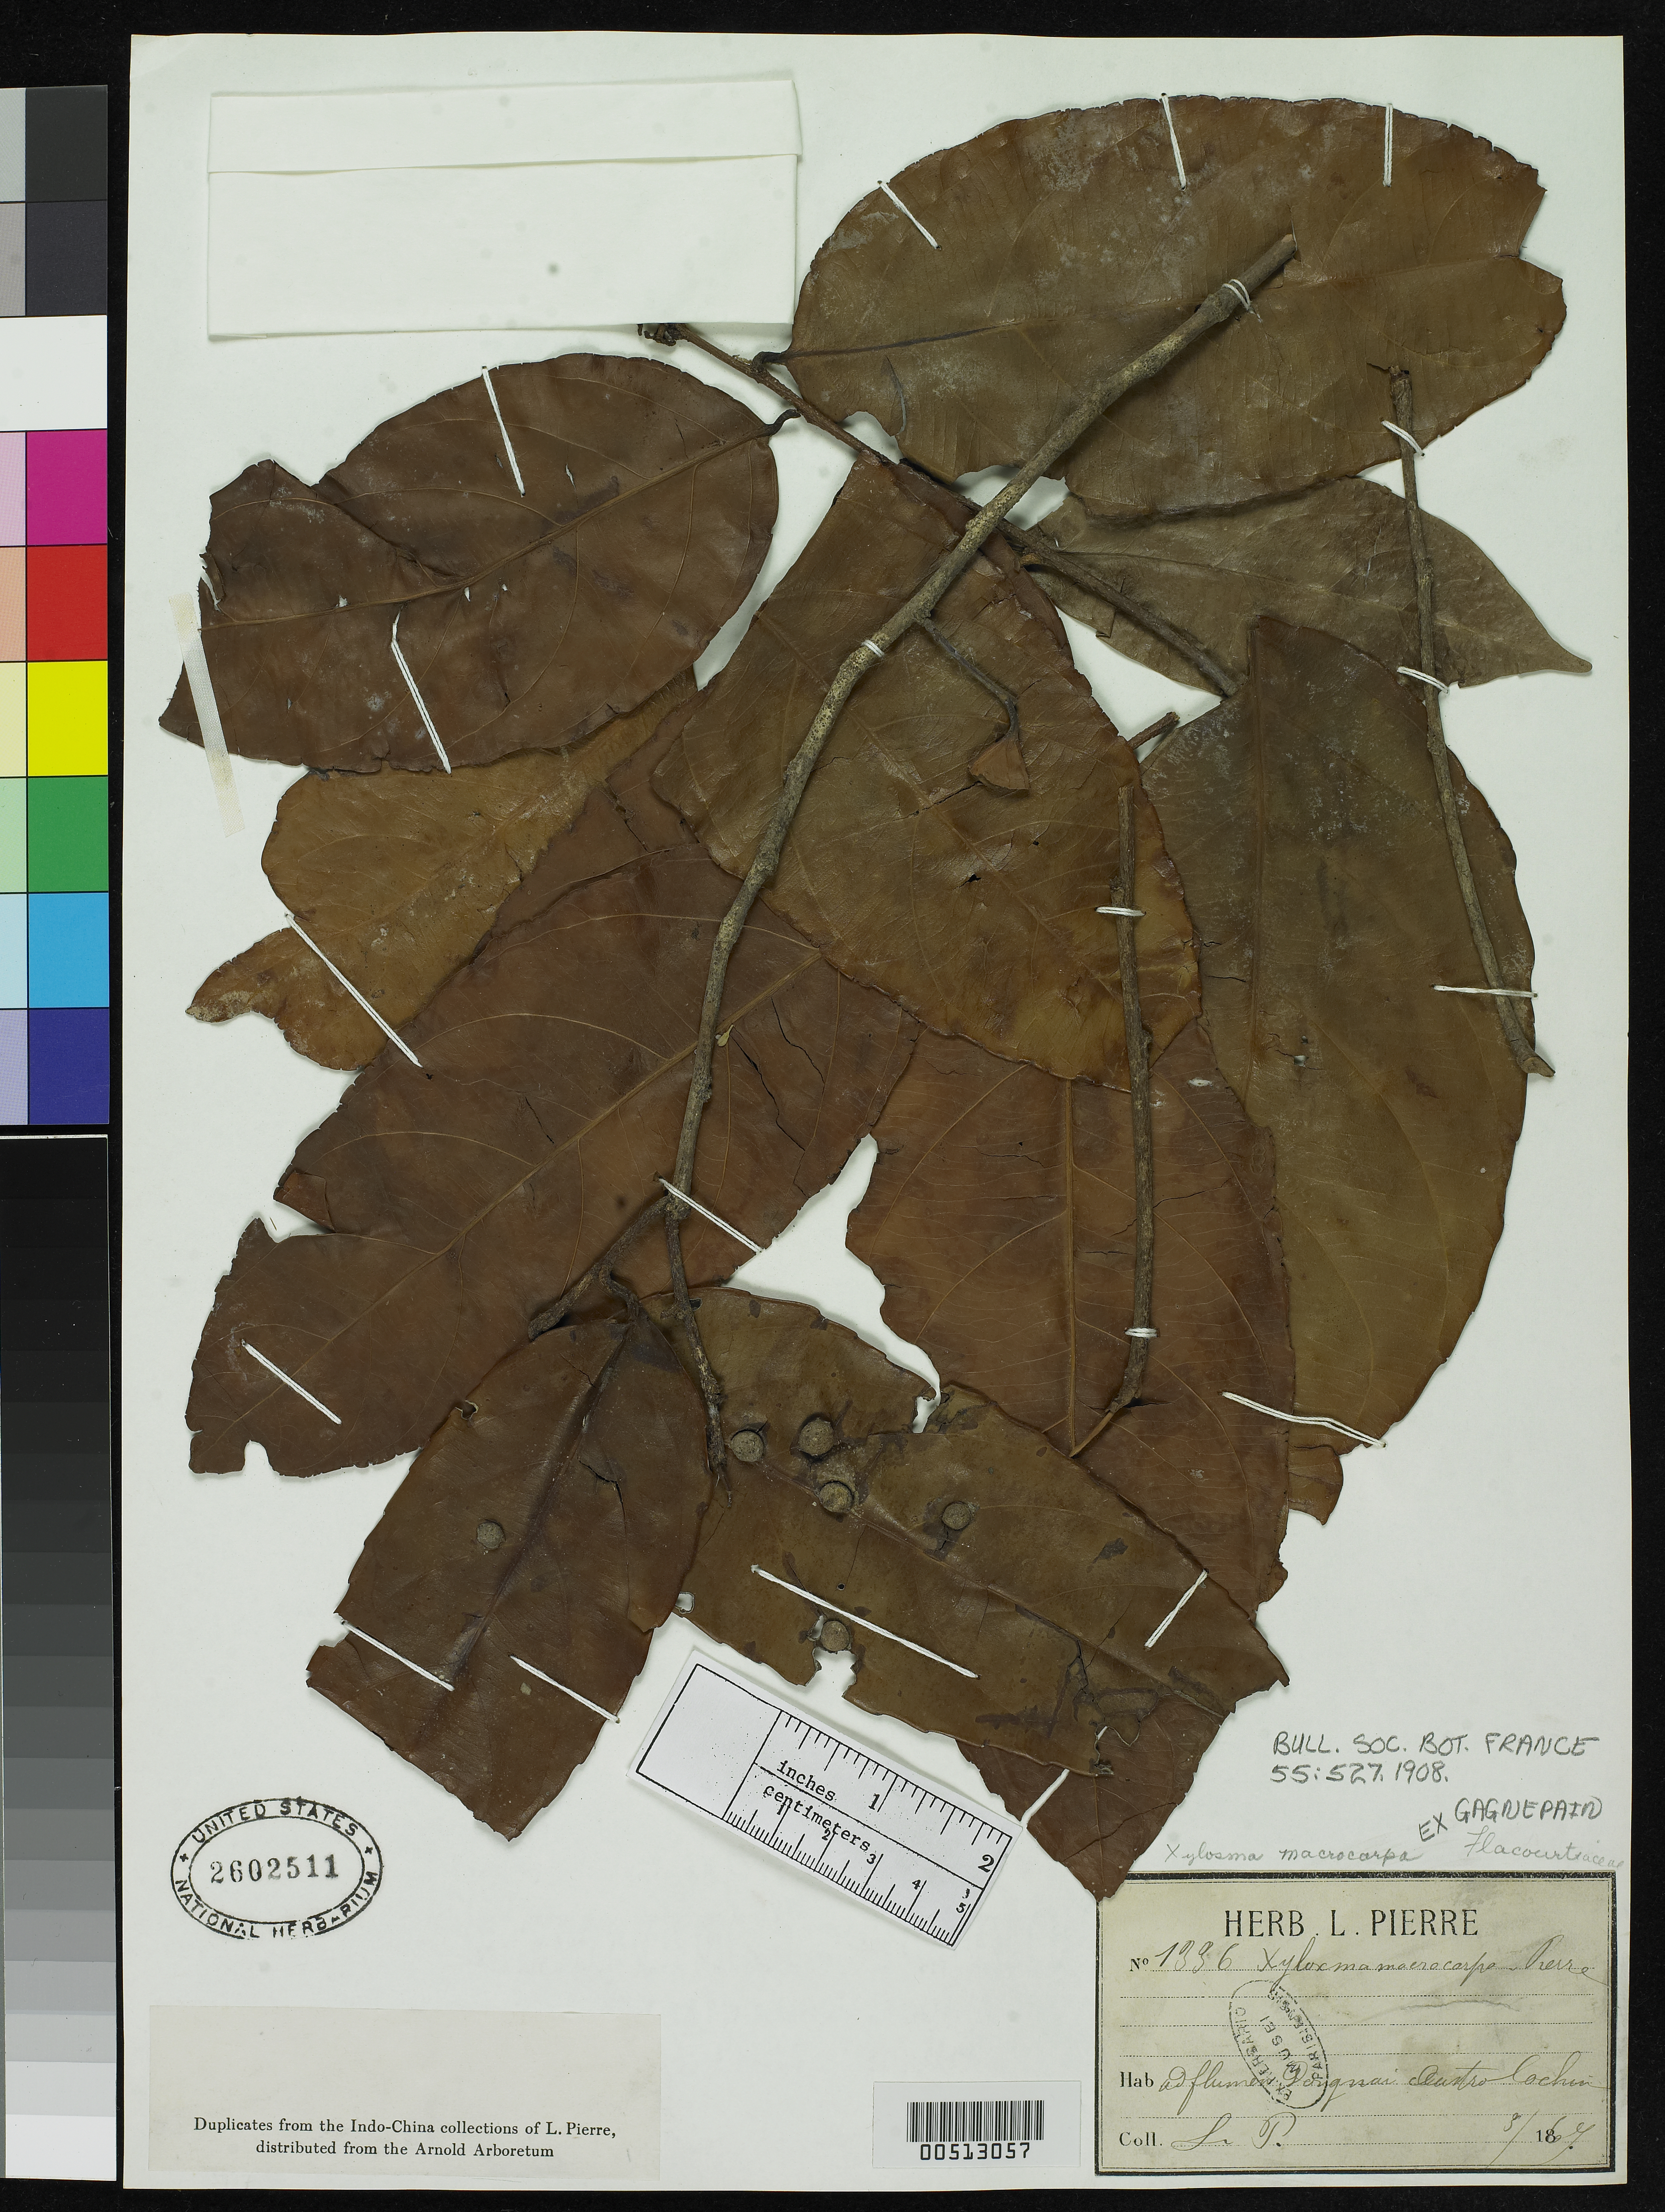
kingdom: Plantae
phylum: Tracheophyta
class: Magnoliopsida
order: Malpighiales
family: Salicaceae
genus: Xylosma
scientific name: Xylosma macrocarpa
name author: Pierre ex Gagnep.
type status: Isotype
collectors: J. Pierre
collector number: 1336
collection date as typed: Mar 1867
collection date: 1867-03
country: Vietnam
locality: Ad flumen Donguao Austrocochin.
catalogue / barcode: US 2602511